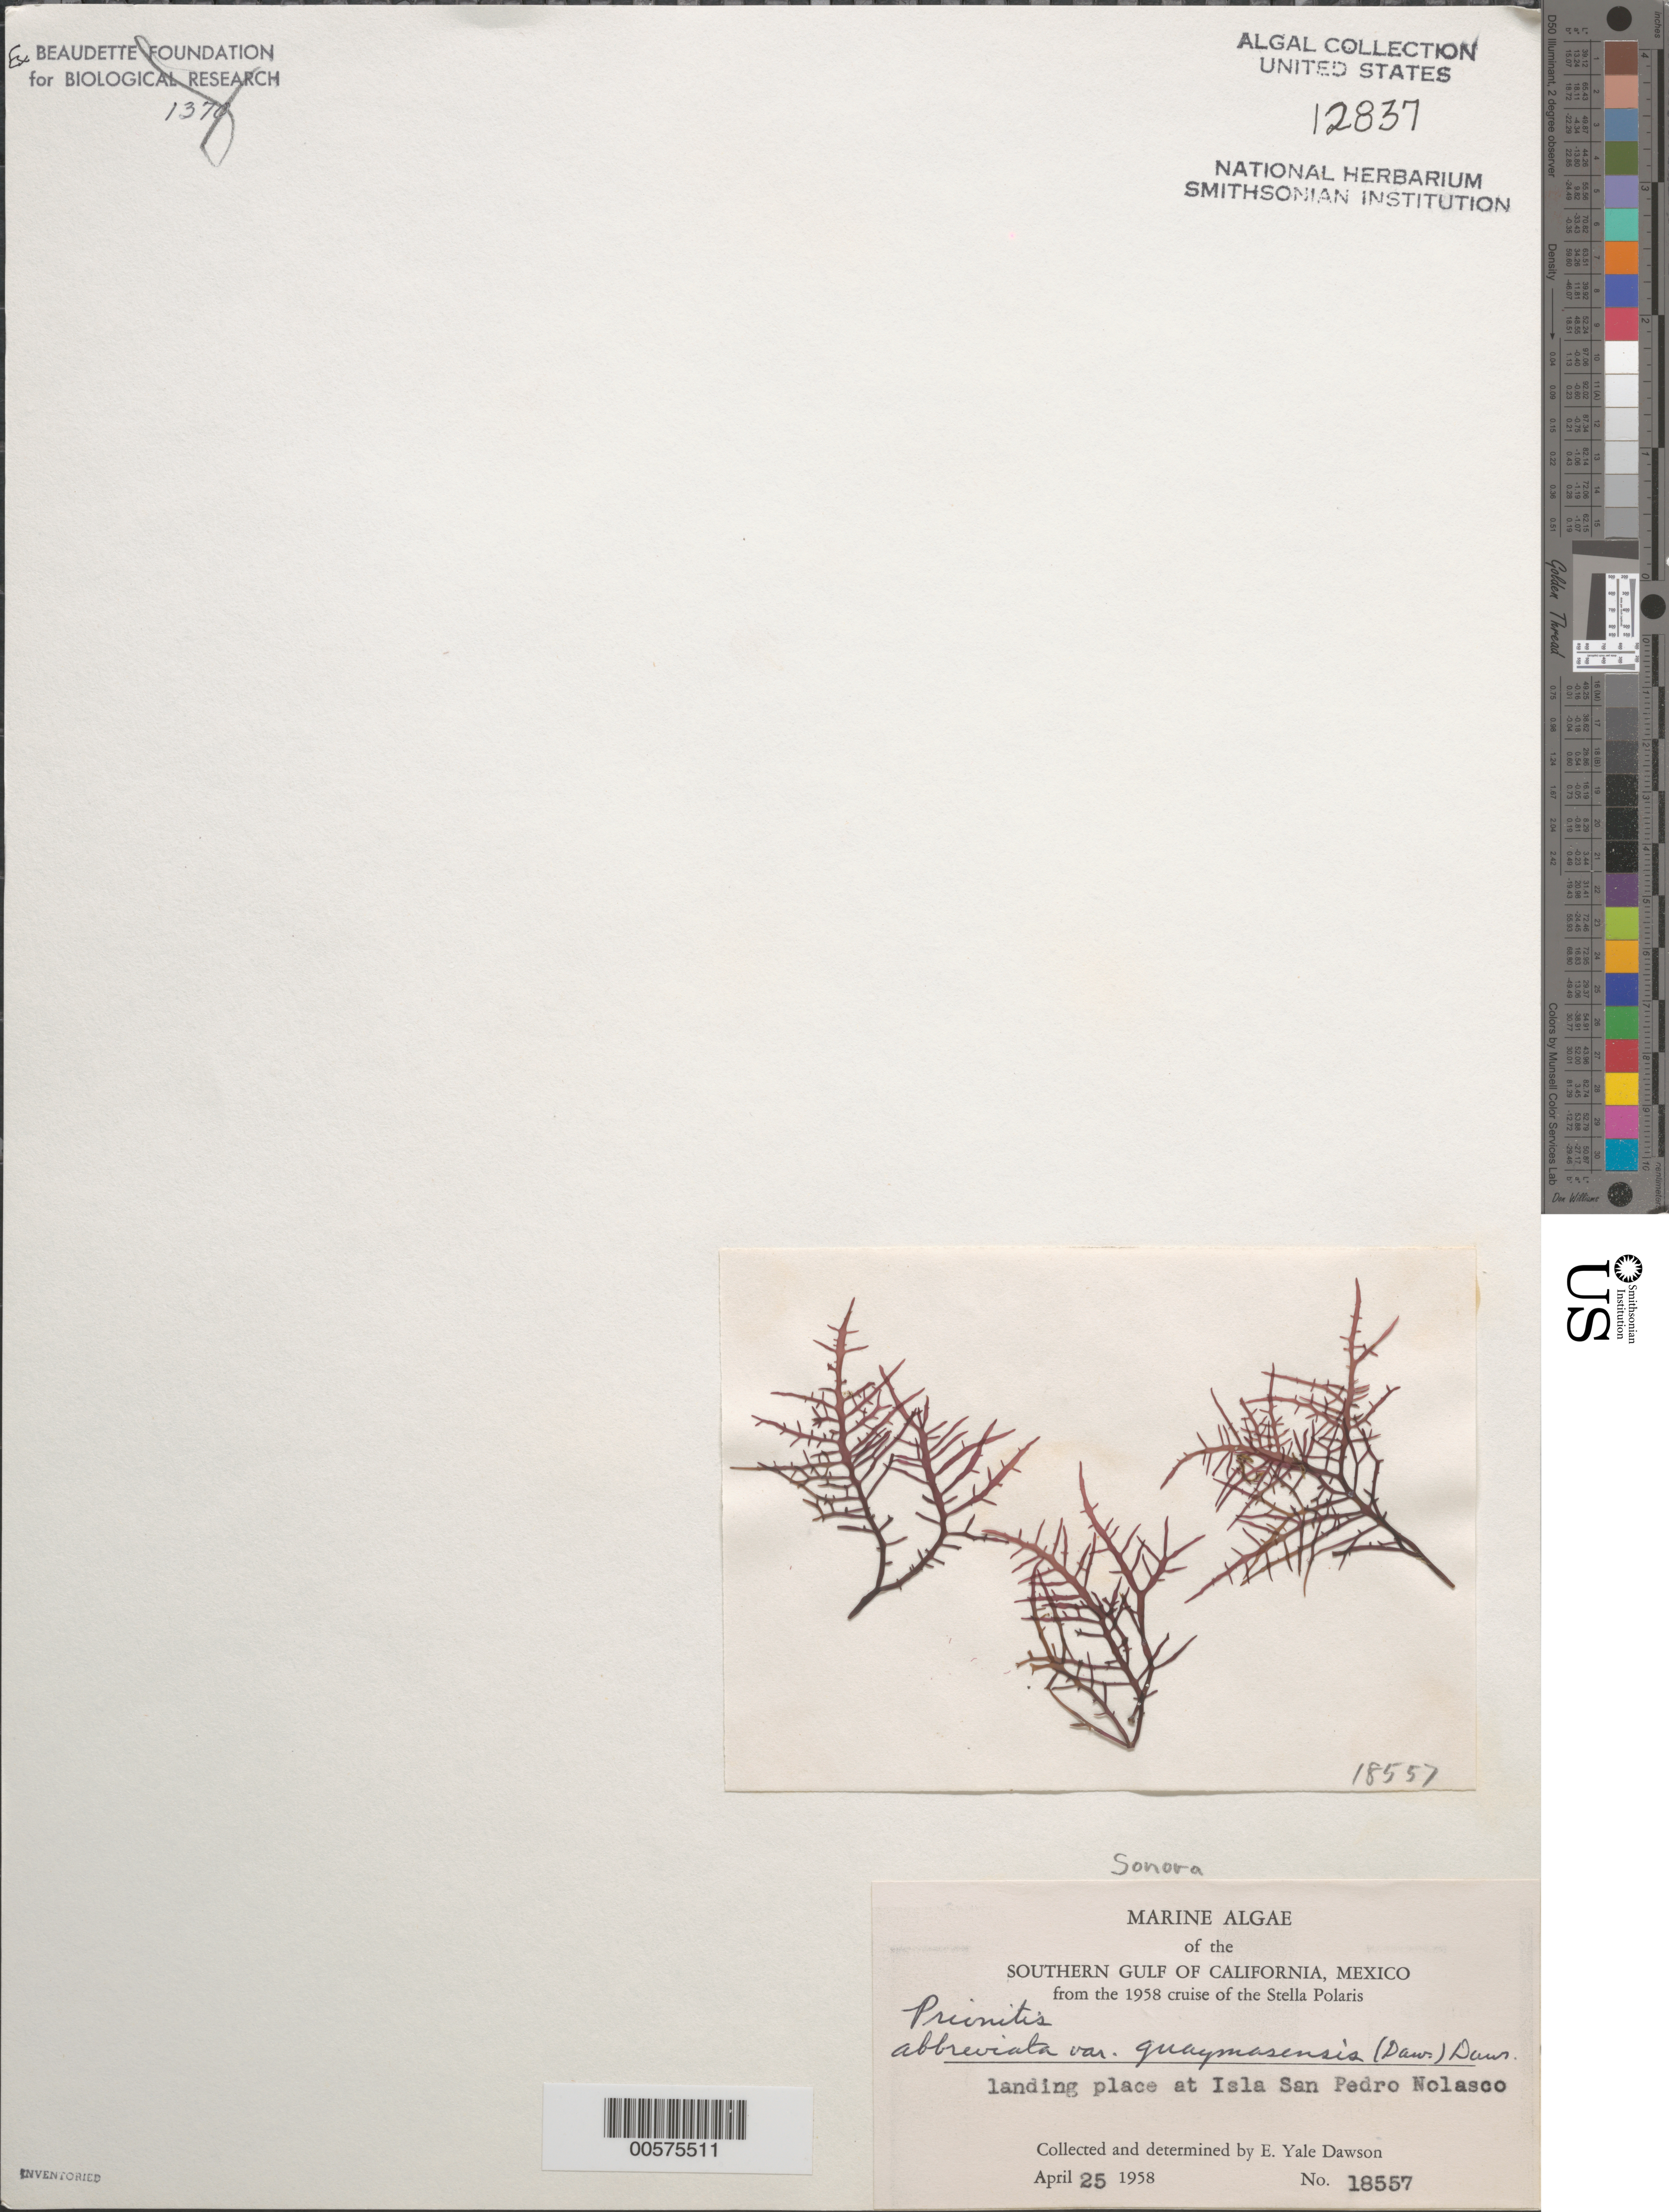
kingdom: Plantae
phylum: Rhodophyta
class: Florideophyceae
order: Cryptonemiales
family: Cryptonemiaceae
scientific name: Prionitis abbreviata var. guaymasensis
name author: (E.Y. Dawson) E.Y. Dawson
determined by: Dawson, E. Y.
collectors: E. Y. Dawson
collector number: EYD 18557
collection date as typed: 25 Apr 1958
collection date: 1958-04-25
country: Mexico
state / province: Sonora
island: Isla San Pedro Nolasco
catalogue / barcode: US 12837